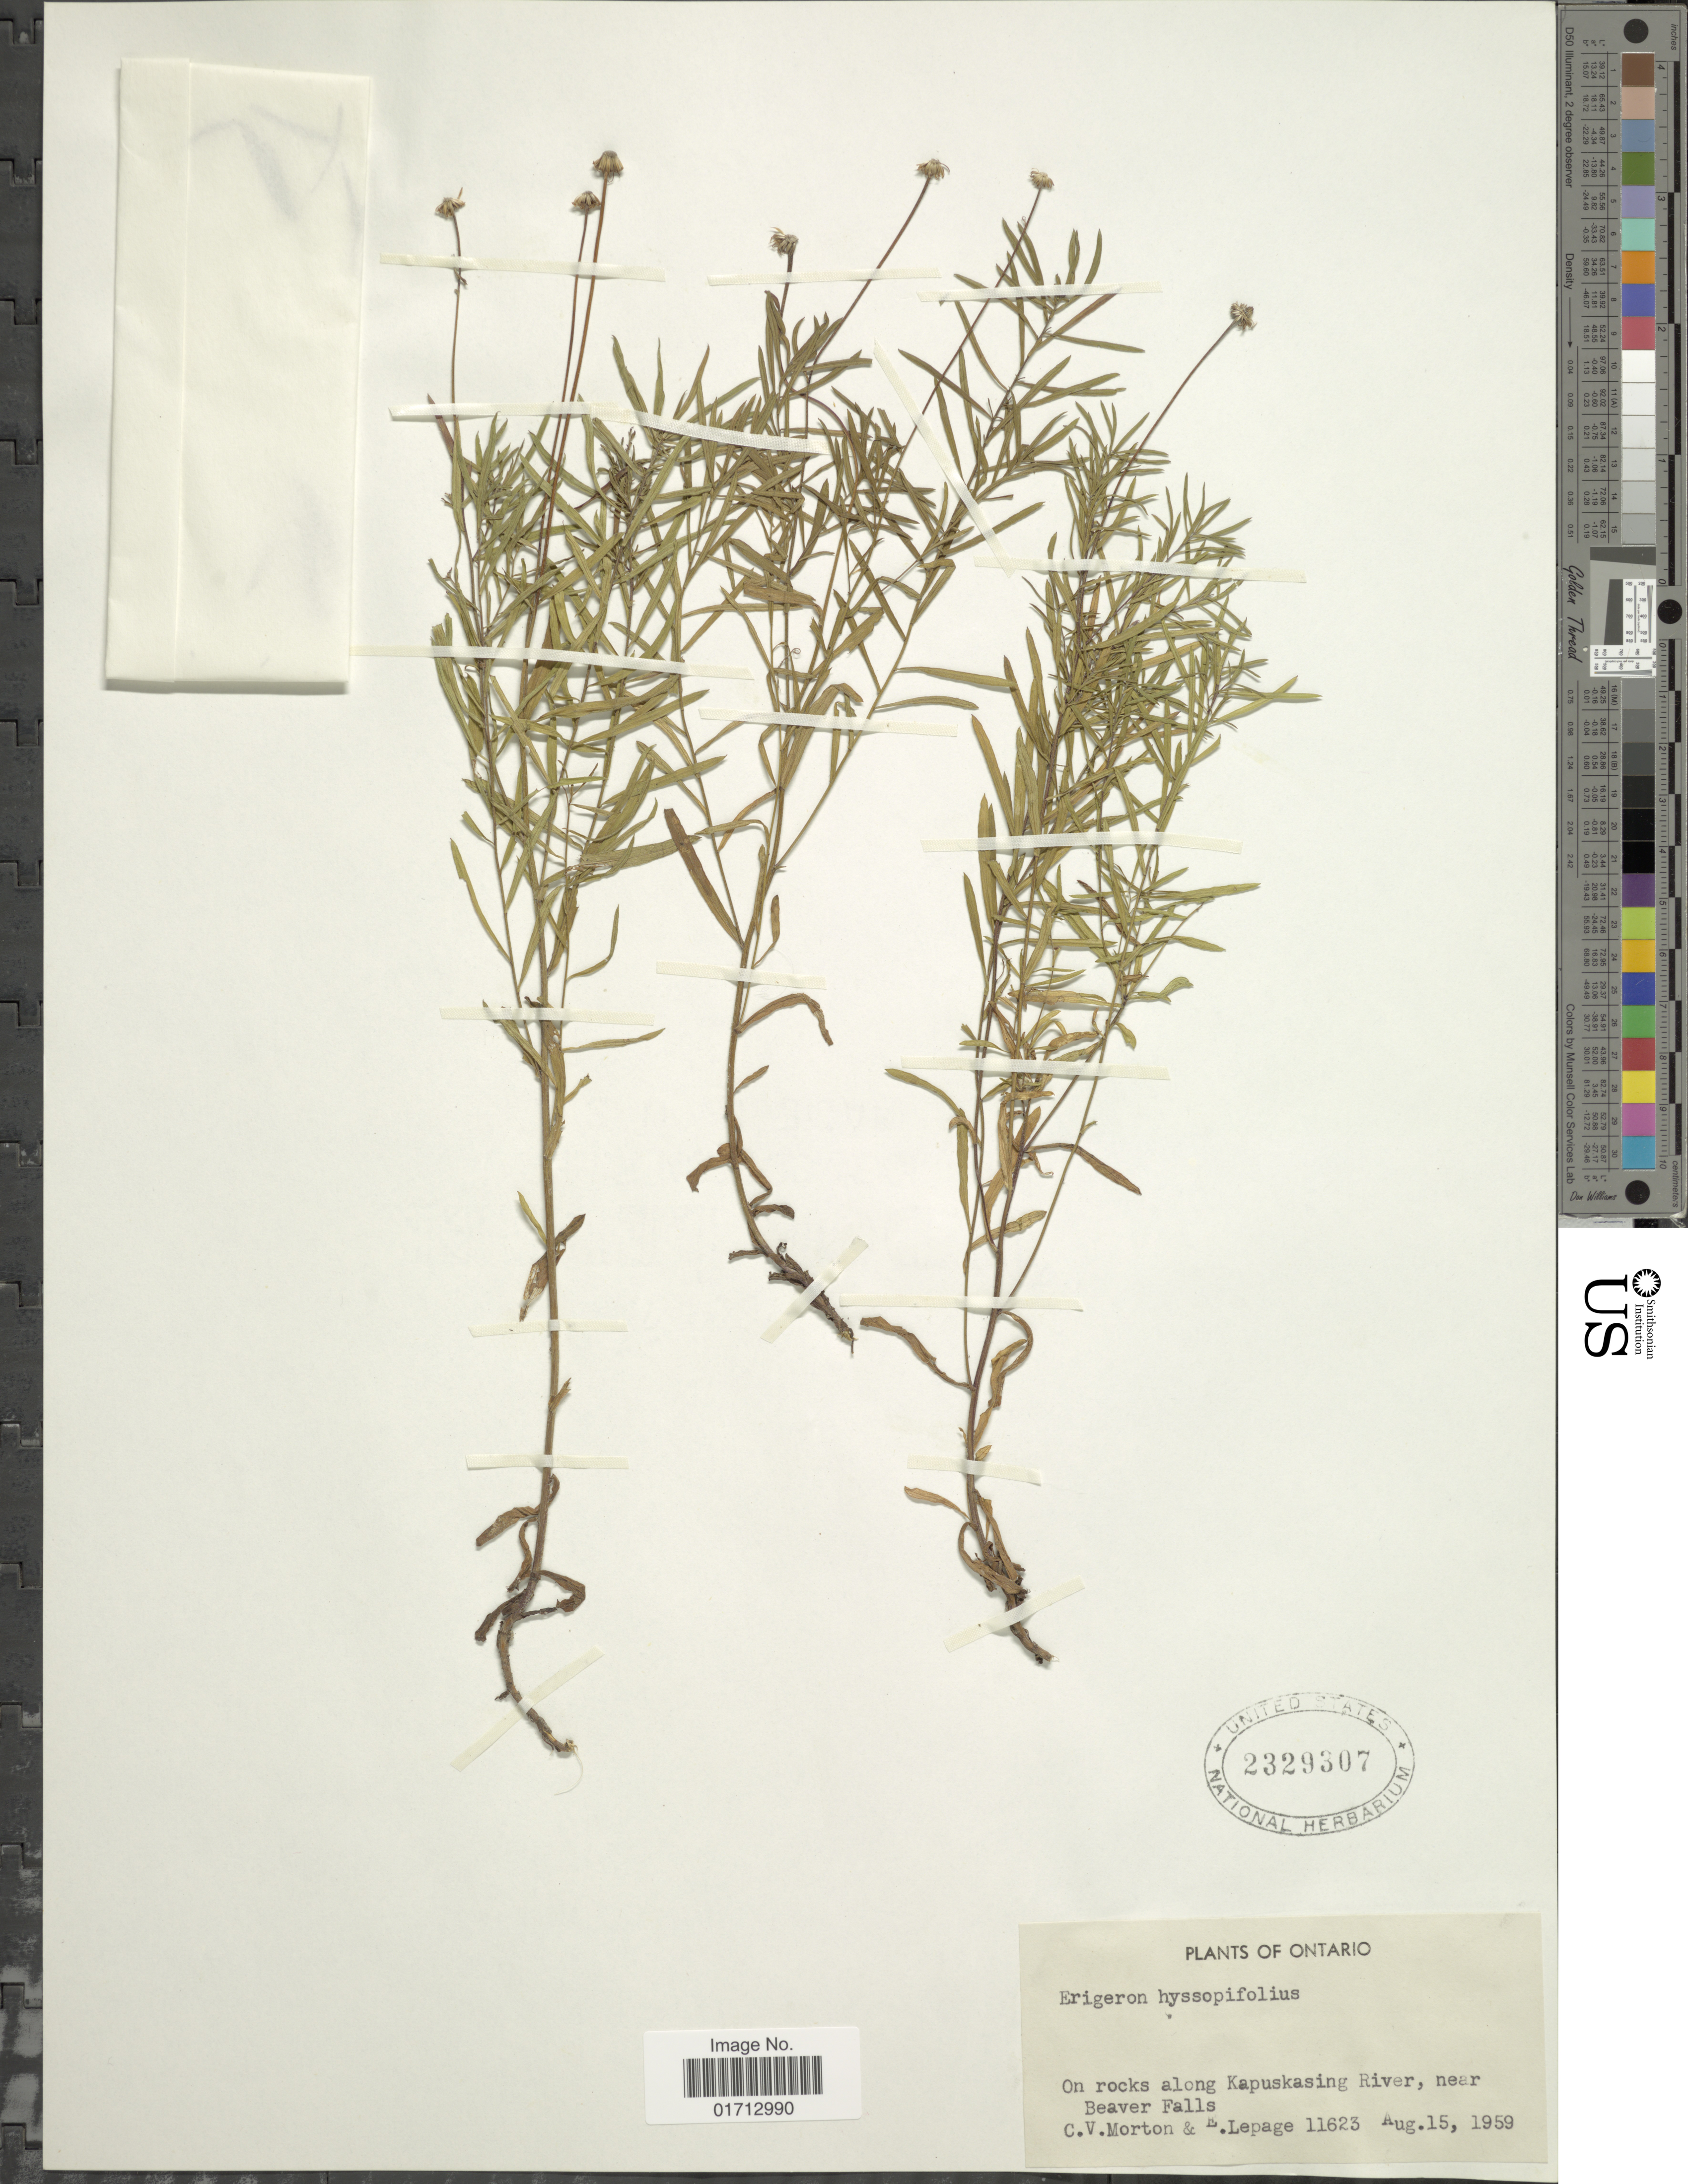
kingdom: Plantae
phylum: Tracheophyta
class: Magnoliopsida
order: Asterales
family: Asteraceae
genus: Erigeron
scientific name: Erigeron hyssopifolius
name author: Michx.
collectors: C. V. Morton & E. Lepage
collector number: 11623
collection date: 1959-08-15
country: Canada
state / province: Ontario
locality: Along Kapuskasing River, near Beaver Falls.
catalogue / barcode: US 2329307